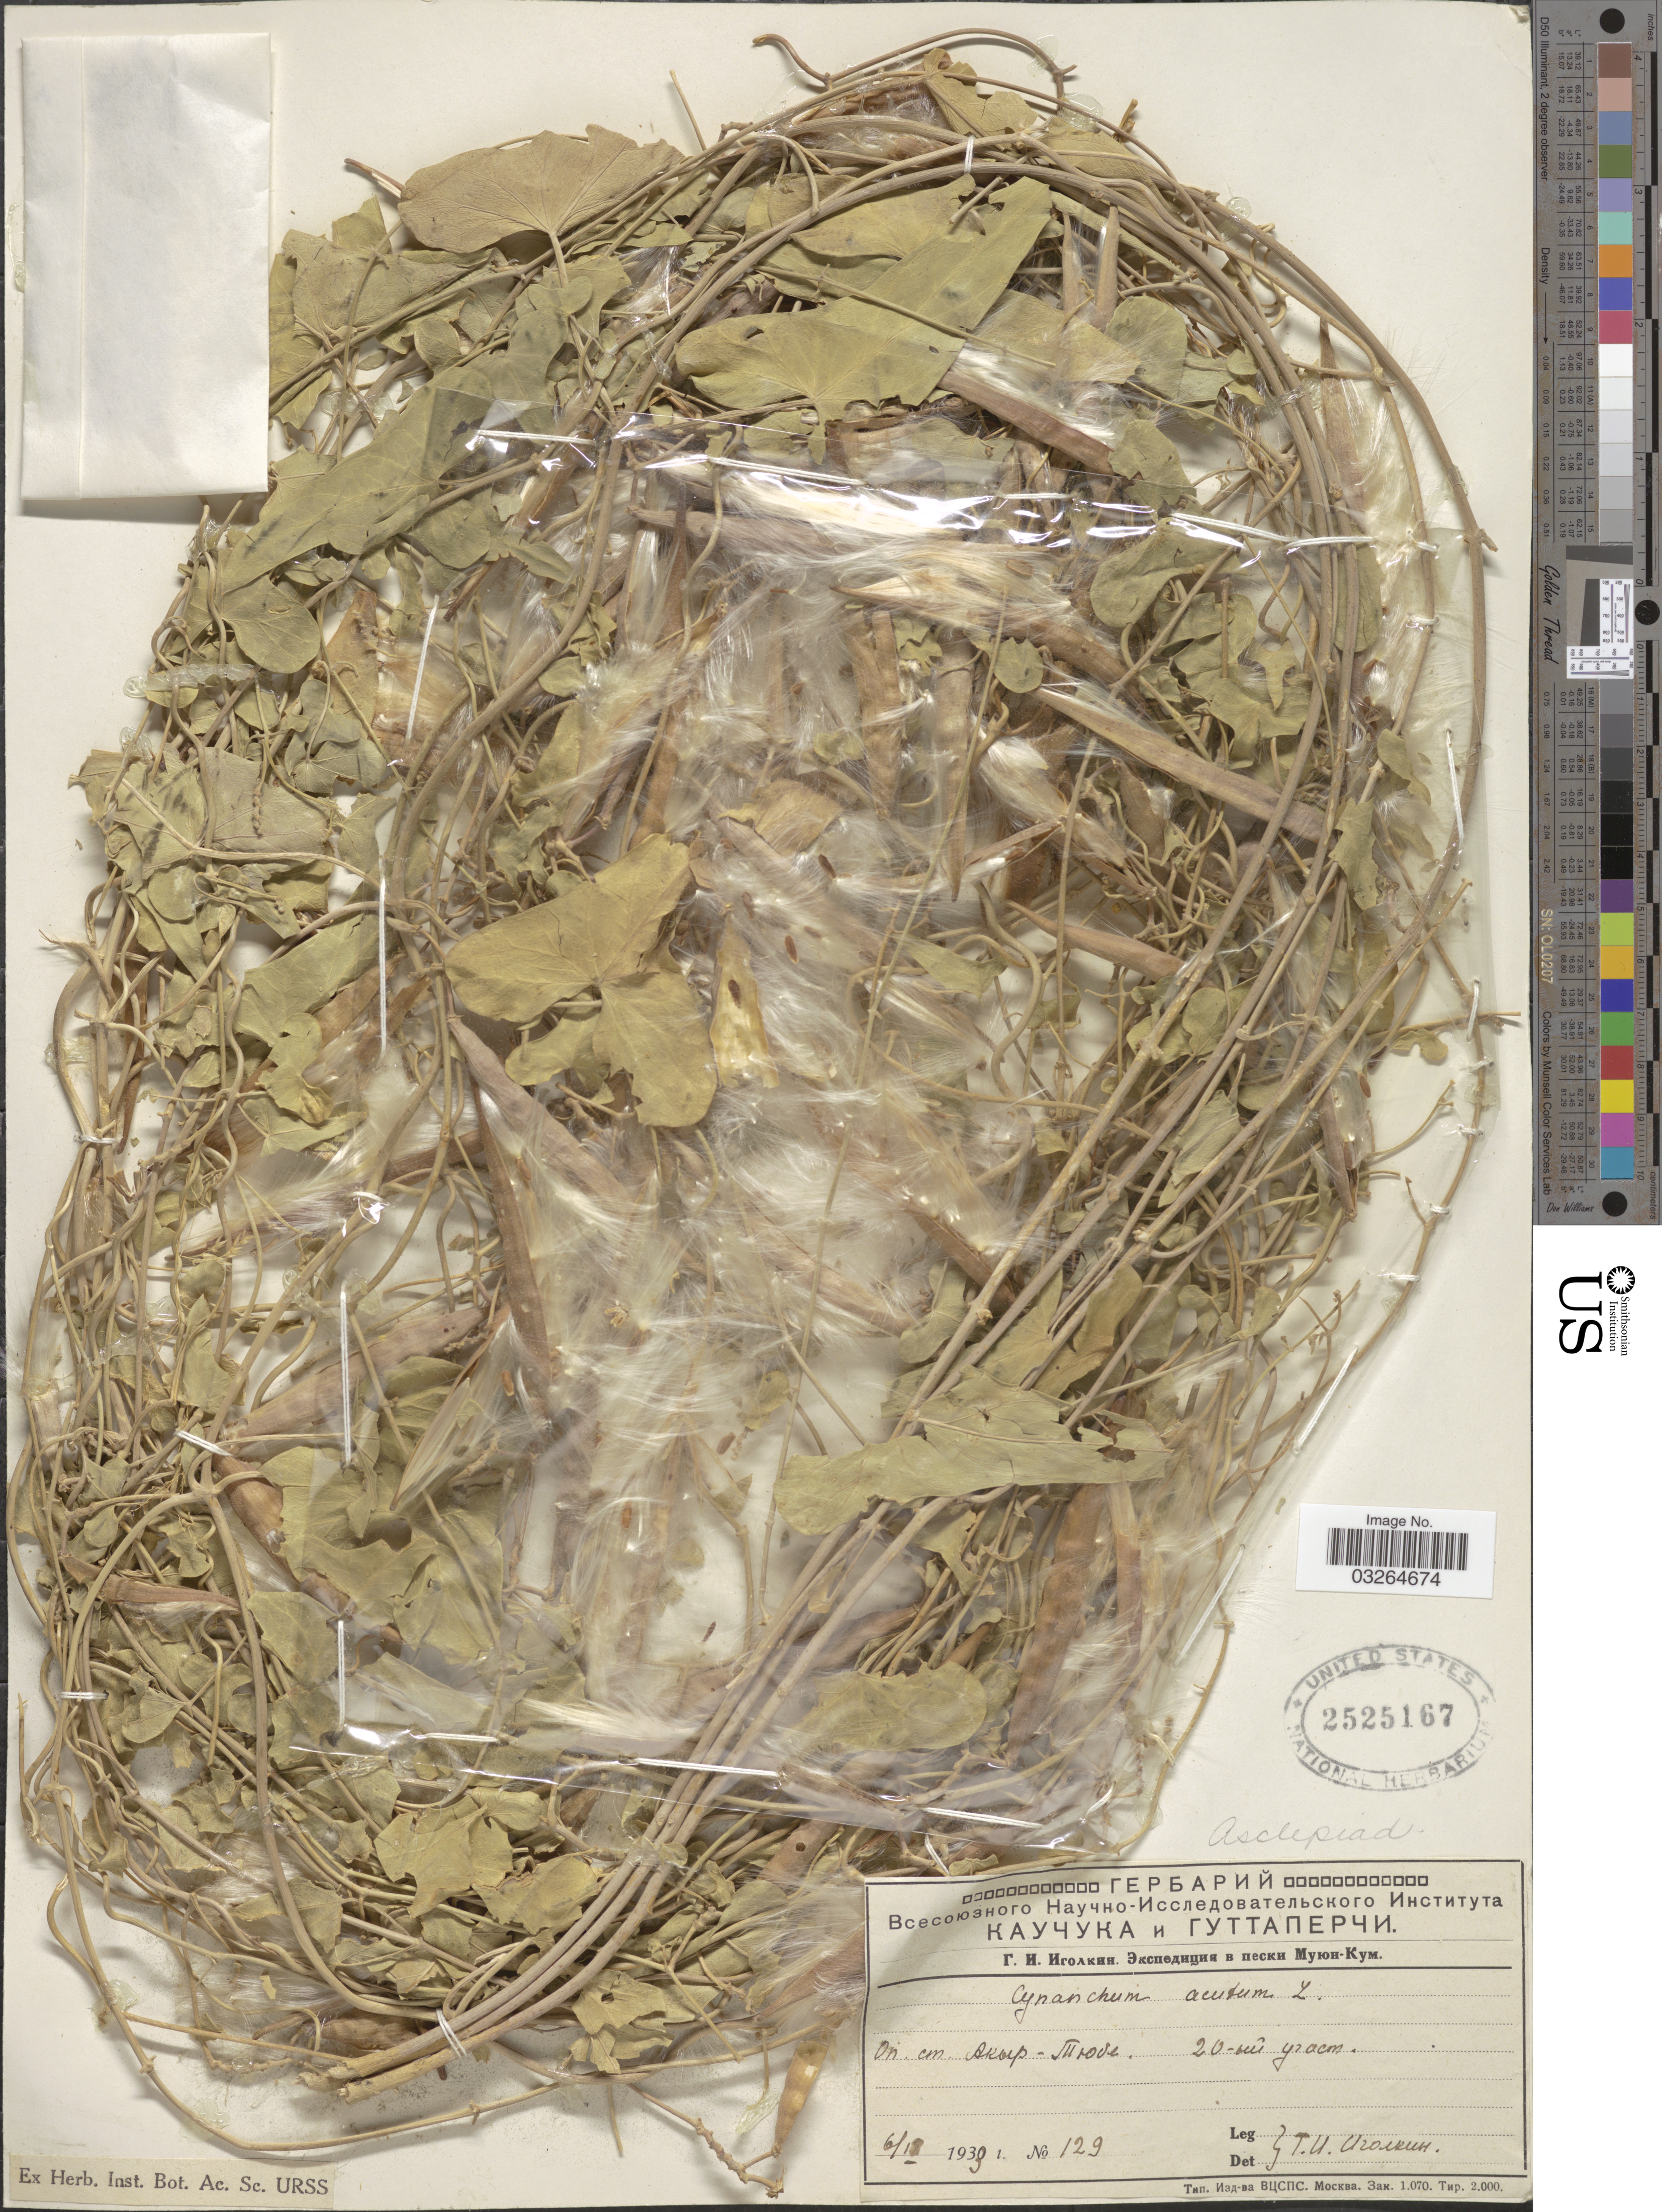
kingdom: Plantae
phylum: Tracheophyta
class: Magnoliopsida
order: Gentianales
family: Apocynaceae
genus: Cynanchum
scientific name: Cynanchum acutum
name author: L.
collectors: T. Igolkin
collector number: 129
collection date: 1933-01-06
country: Kazakhstan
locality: Akyrtobe.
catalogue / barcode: US 2525167